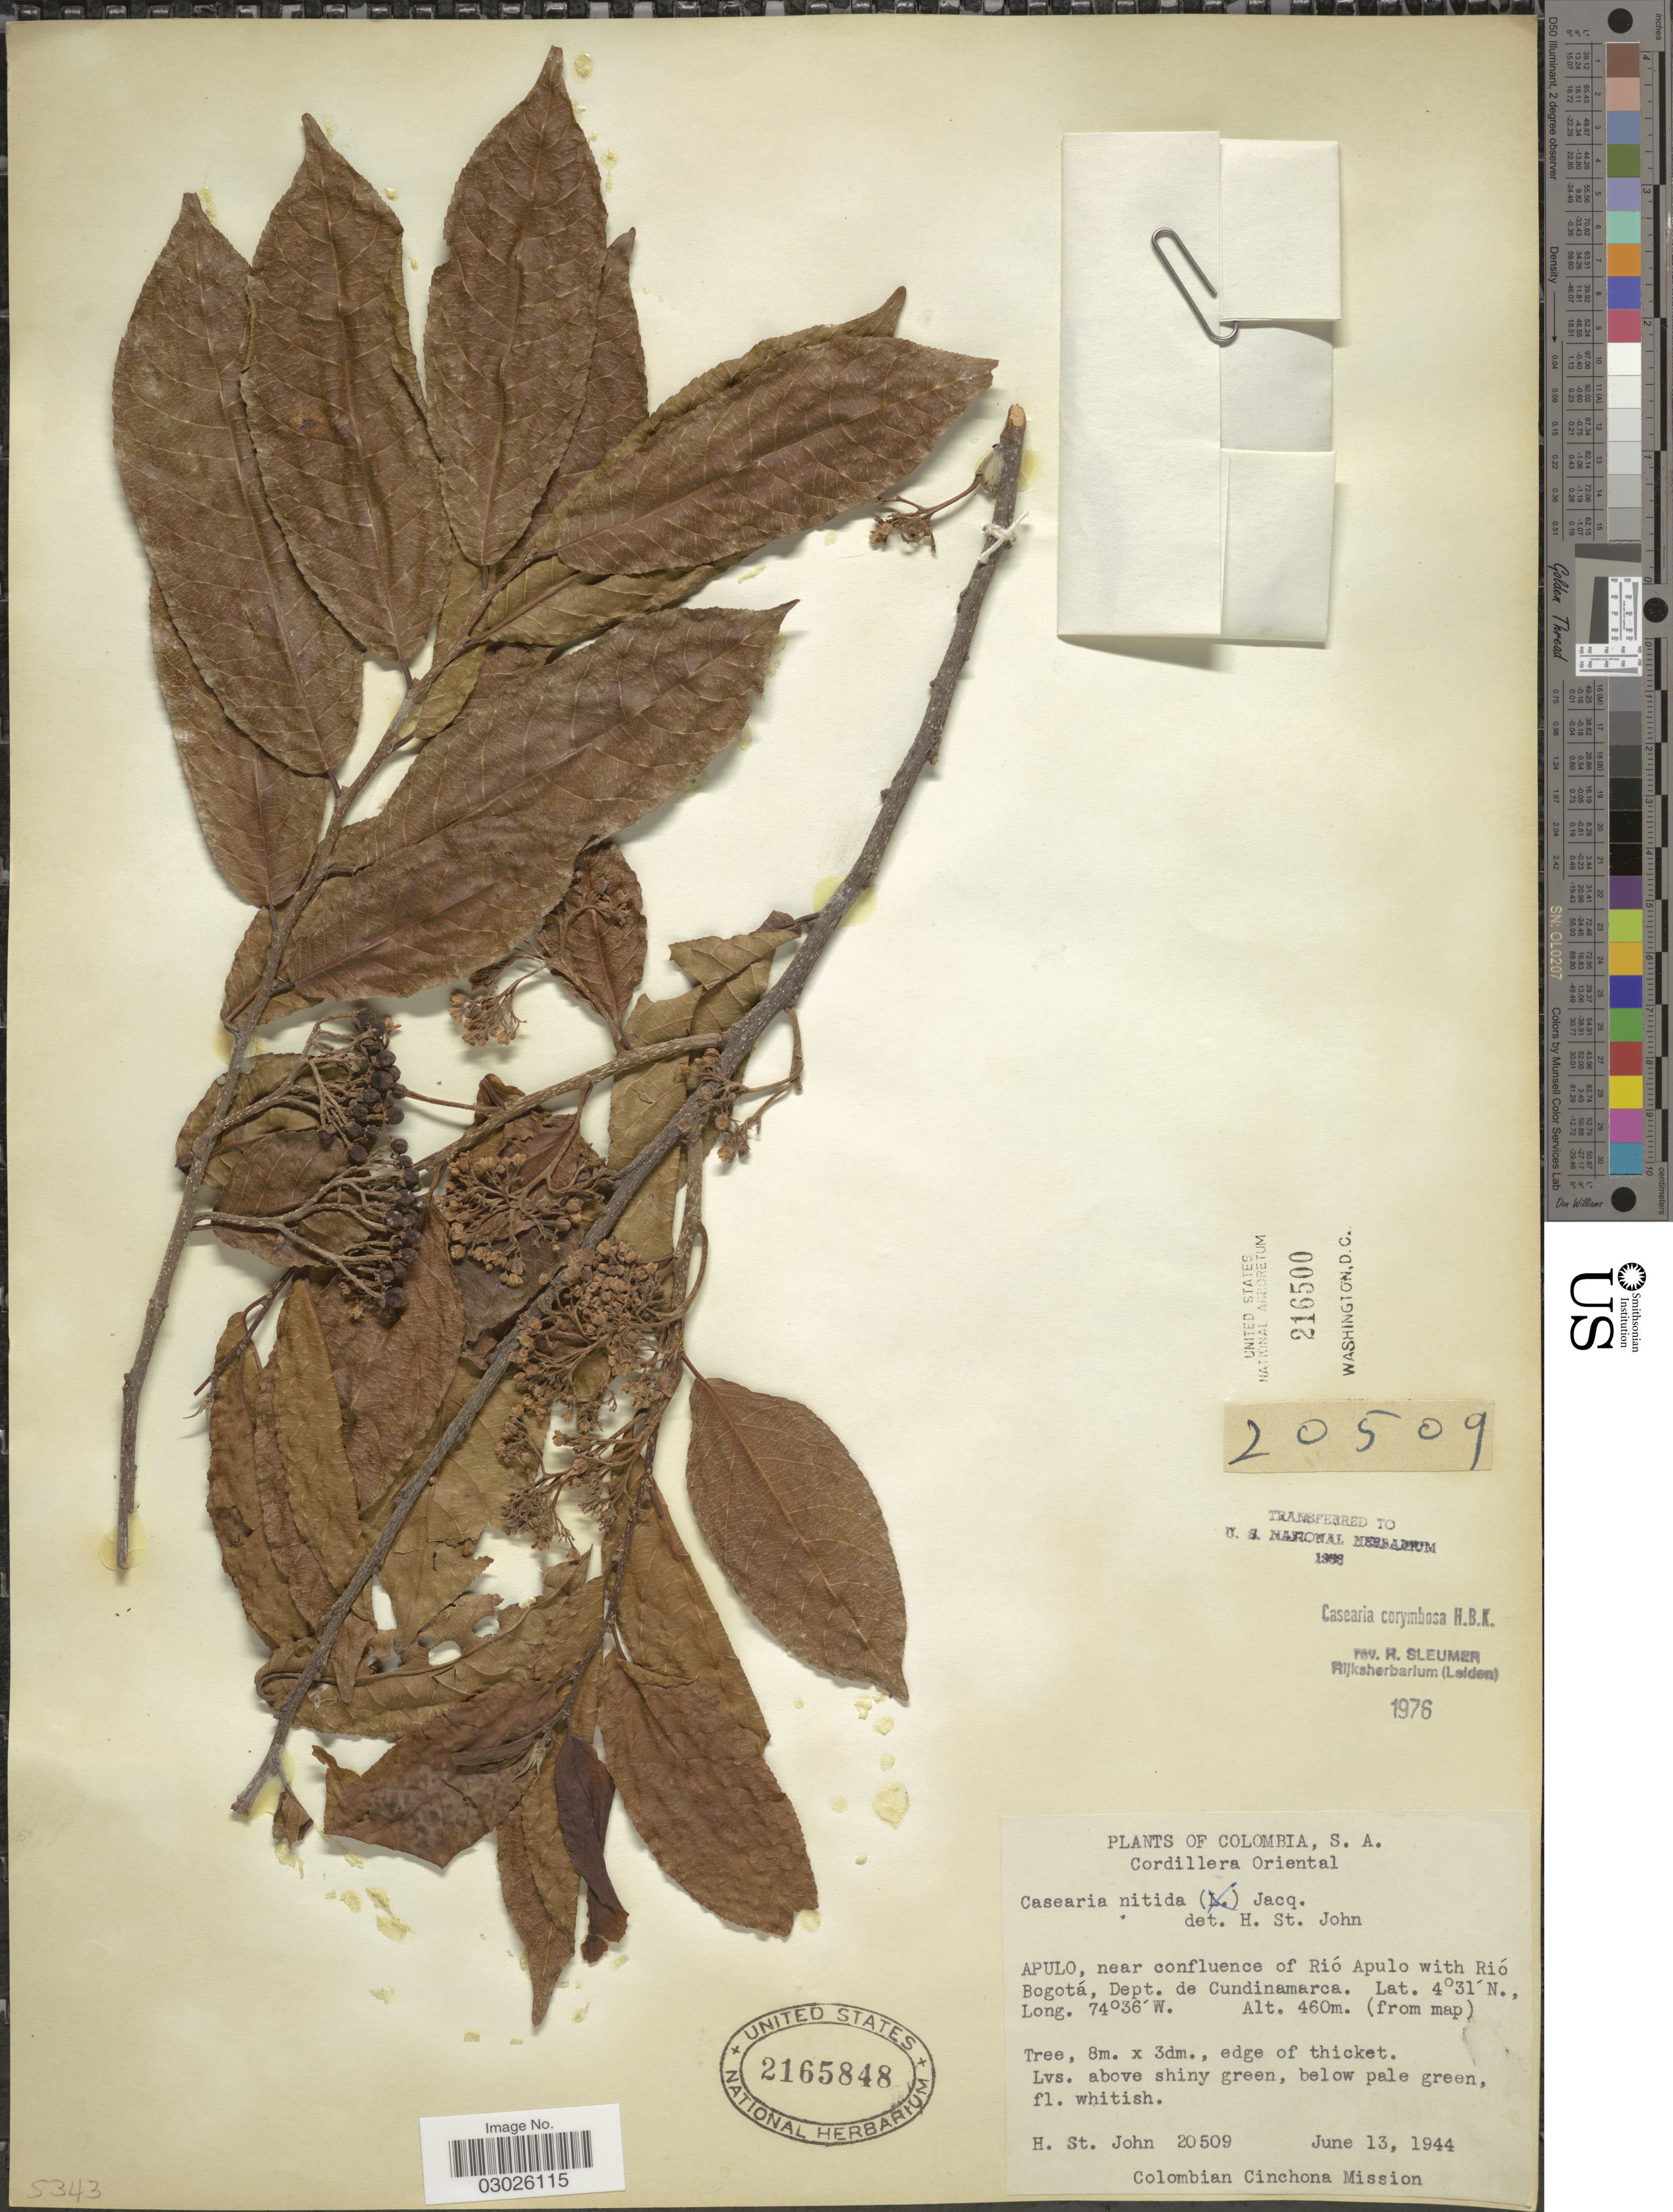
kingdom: Plantae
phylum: Tracheophyta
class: Magnoliopsida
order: Malpighiales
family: Salicaceae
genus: Casearia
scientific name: Casearia corymbosa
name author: Kunth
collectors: H. St. John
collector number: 20509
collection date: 1944-06-13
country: Colombia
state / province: Cundinamarca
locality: Cordillera Oriental, Apulo, near confluence of Río Apulo with Río Bogotá, Dept. de Cundinamarca.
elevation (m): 460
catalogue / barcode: US 2165848